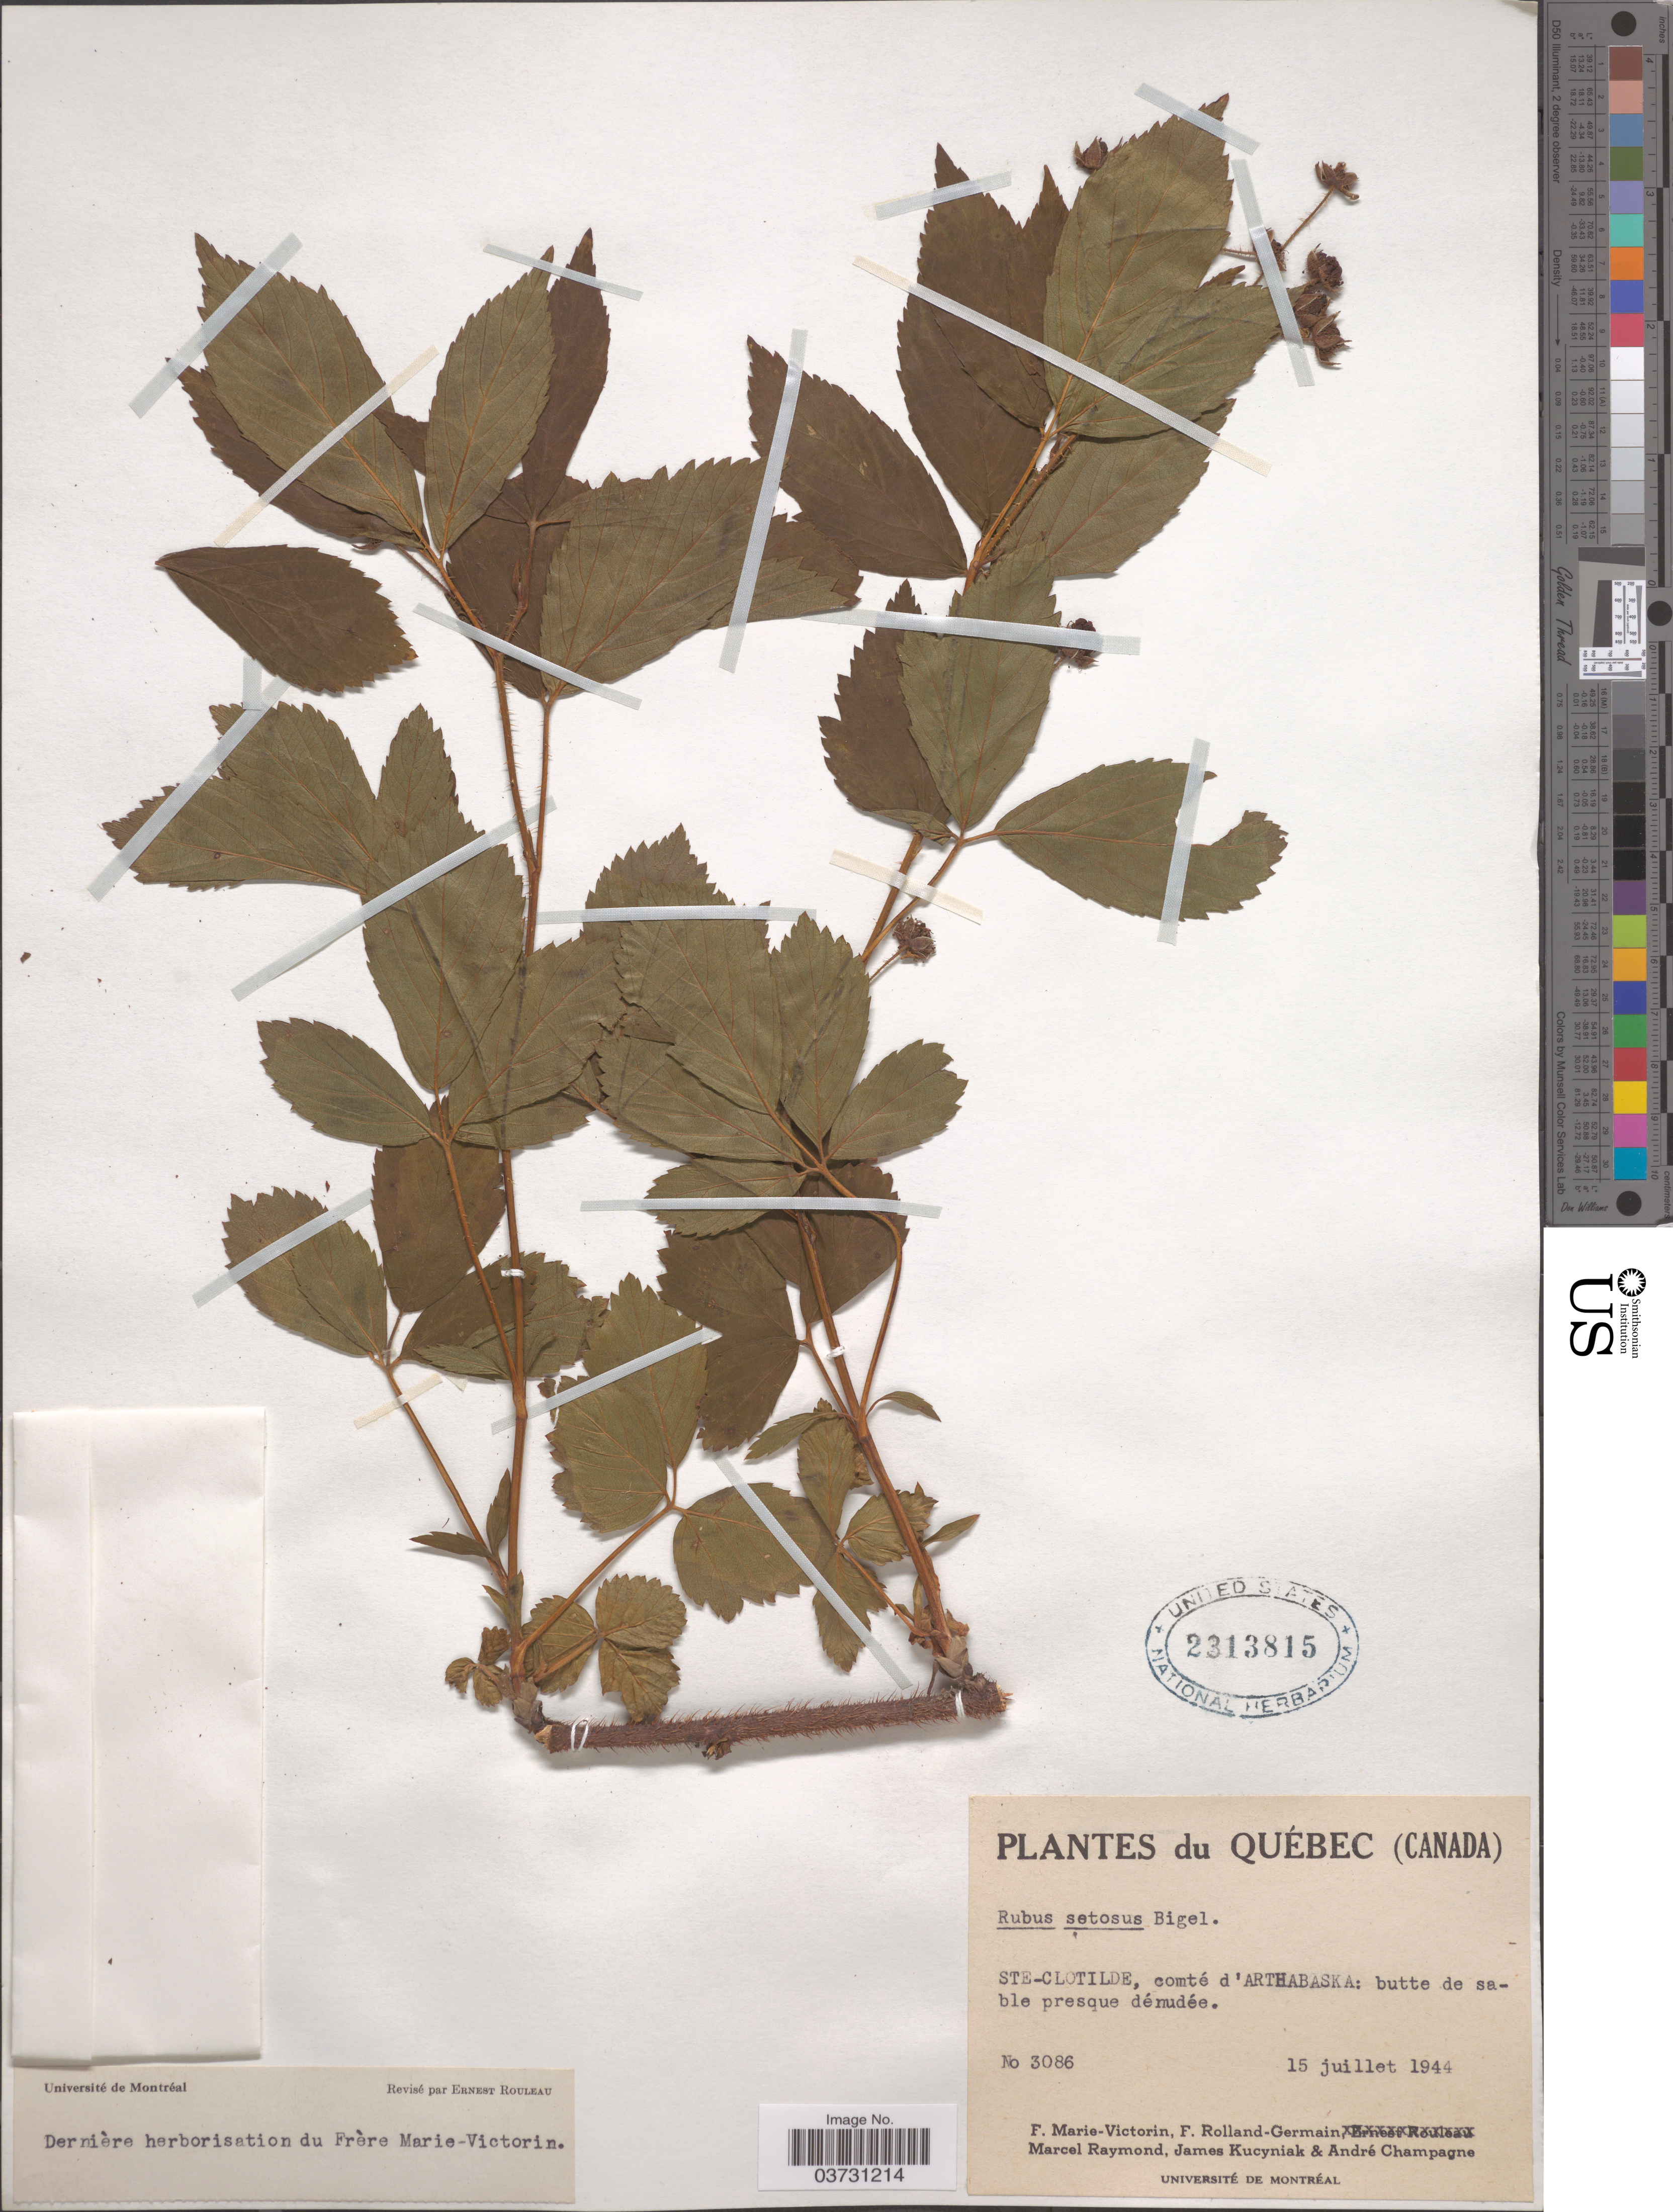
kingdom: Plantae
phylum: Tracheophyta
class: Magnoliopsida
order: Rosales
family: Rosaceae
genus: Rubus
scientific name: Rubus setosus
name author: Bigelow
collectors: F. Marie-Victorin, Rolland-Germain, M. Raymond, J. Kucyniak & A. Champagne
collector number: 3086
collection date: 1944-07-15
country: Canada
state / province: Quebec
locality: Ste-Clotilde, comté d'Arthabaska: butte de sable presque dénudée.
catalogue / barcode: US 2313815